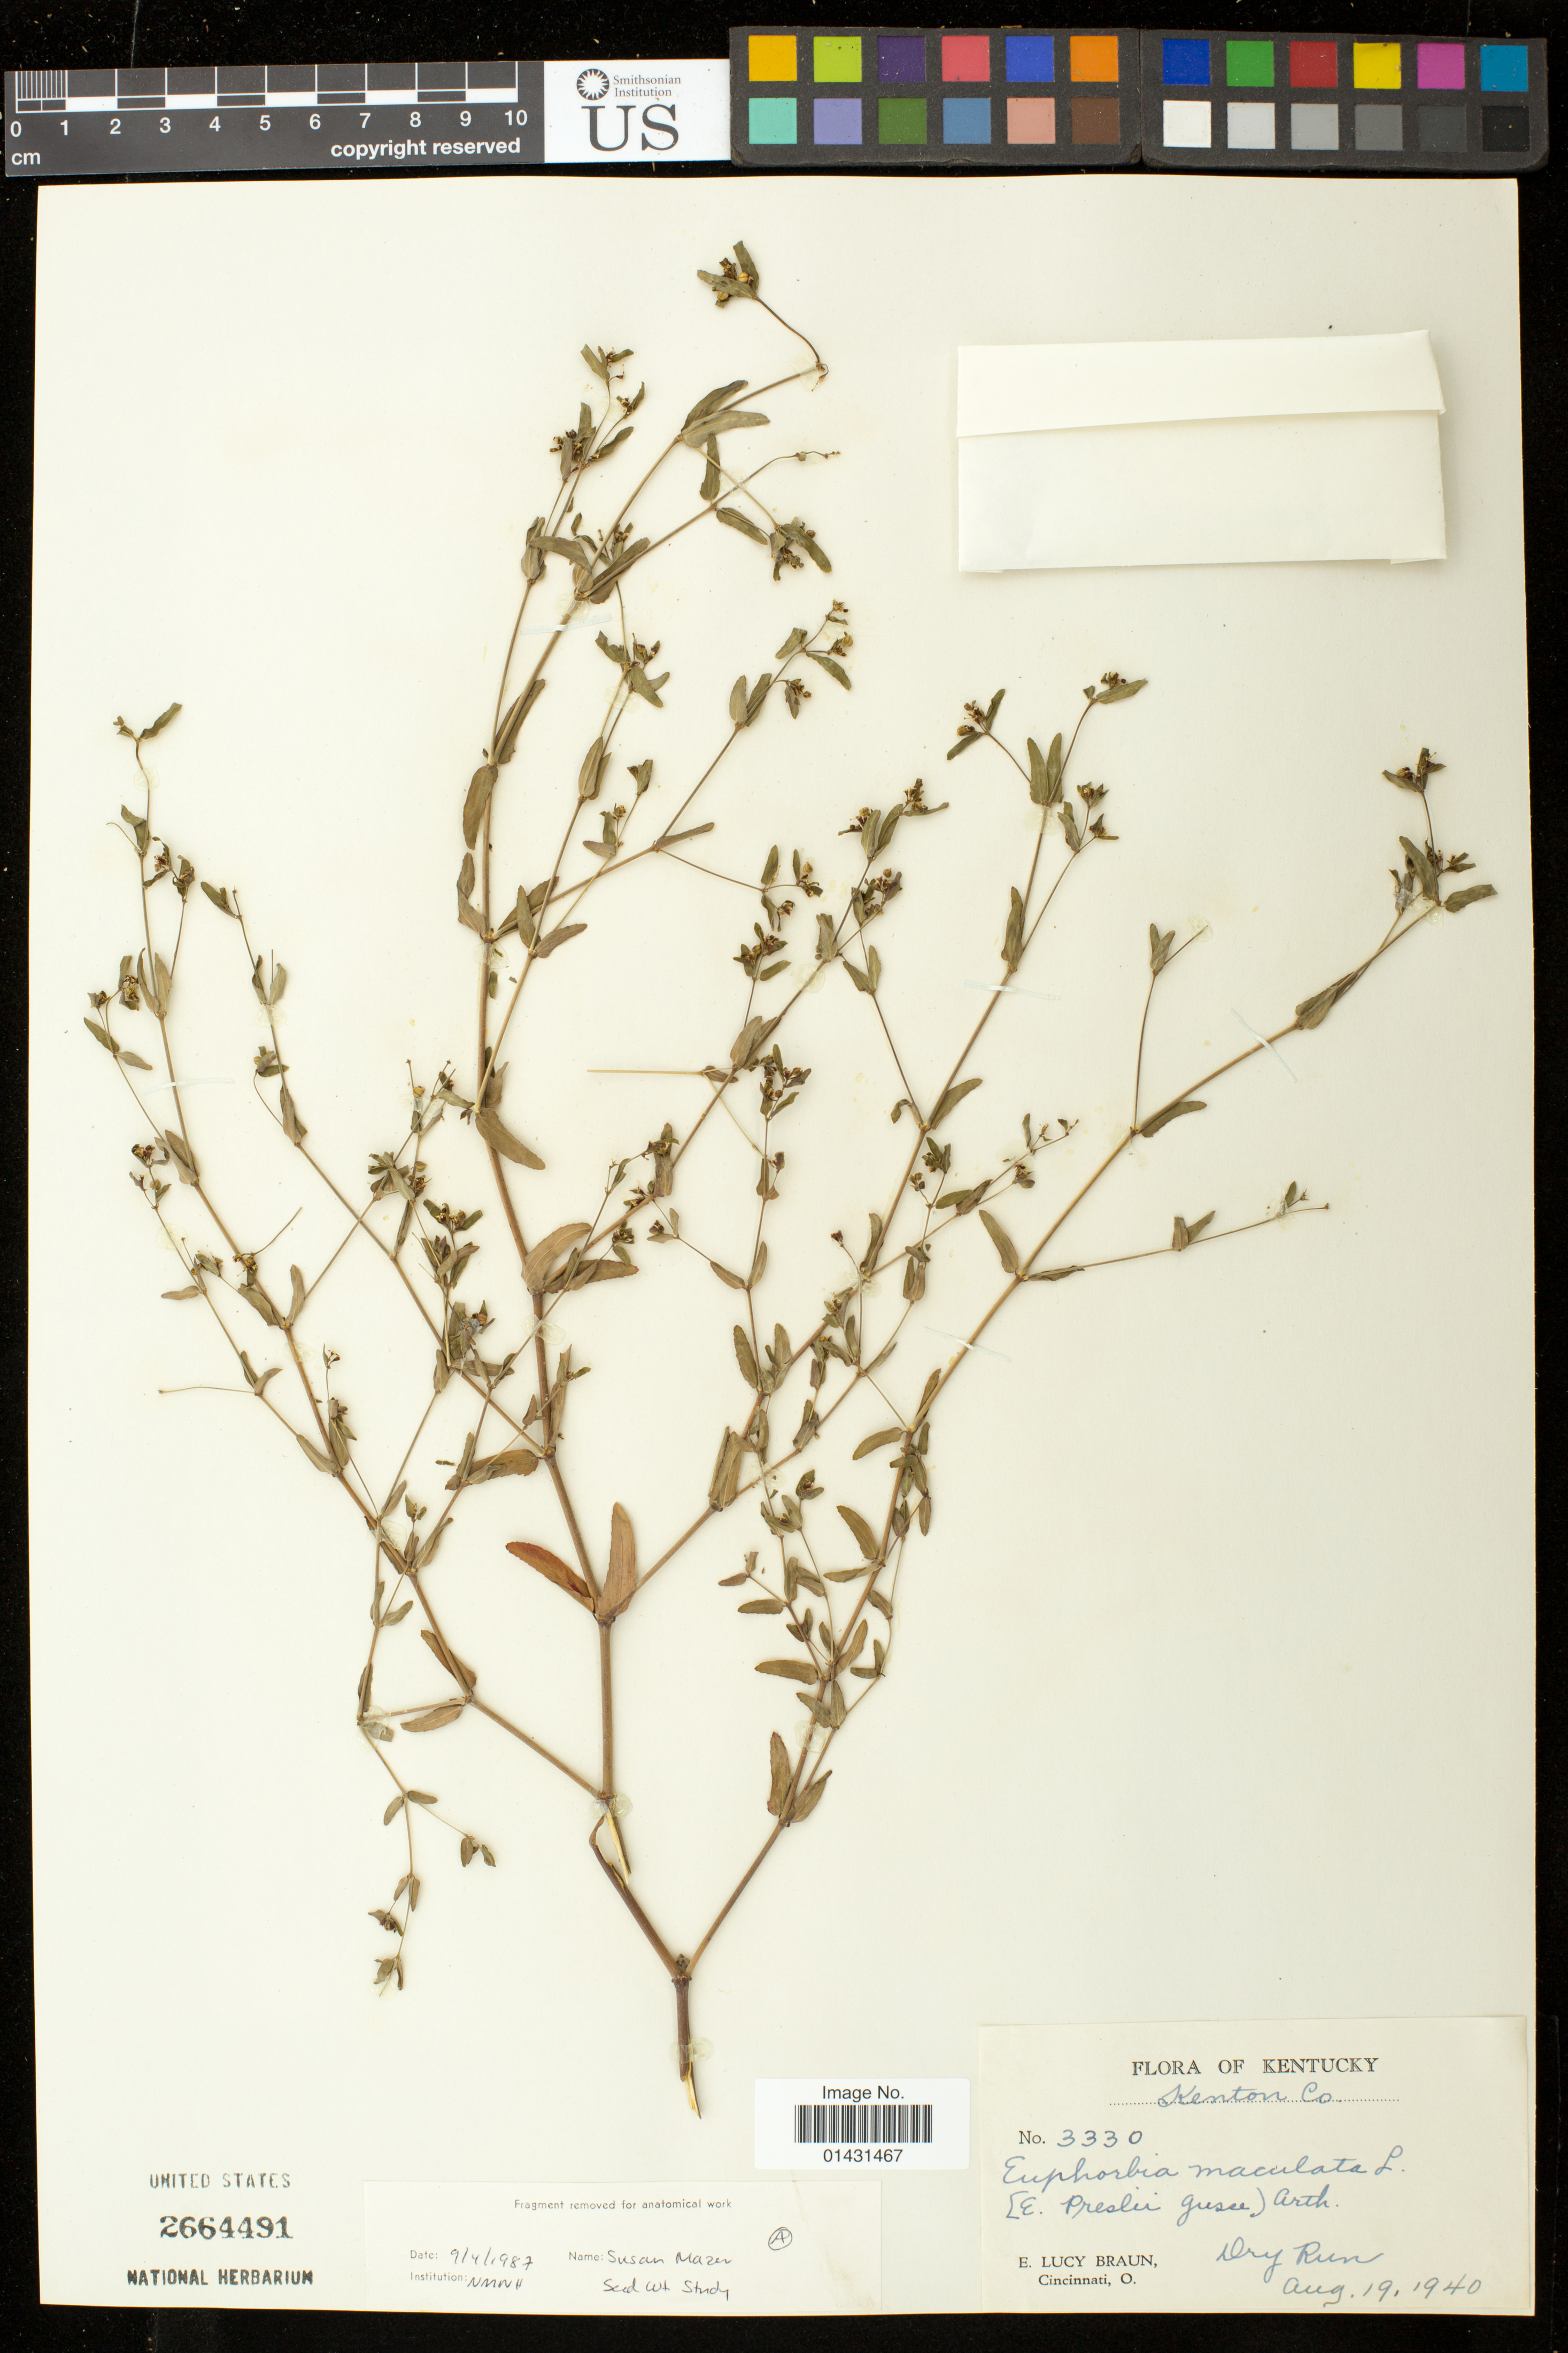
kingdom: Plantae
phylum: Tracheophyta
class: Magnoliopsida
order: Malpighiales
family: Euphorbiaceae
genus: Euphorbia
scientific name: Euphorbia maculata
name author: L.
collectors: E. L. Braun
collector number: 3330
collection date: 1940-08-19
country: United States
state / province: Kentucky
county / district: Kenton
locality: Dry Run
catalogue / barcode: US 2664491